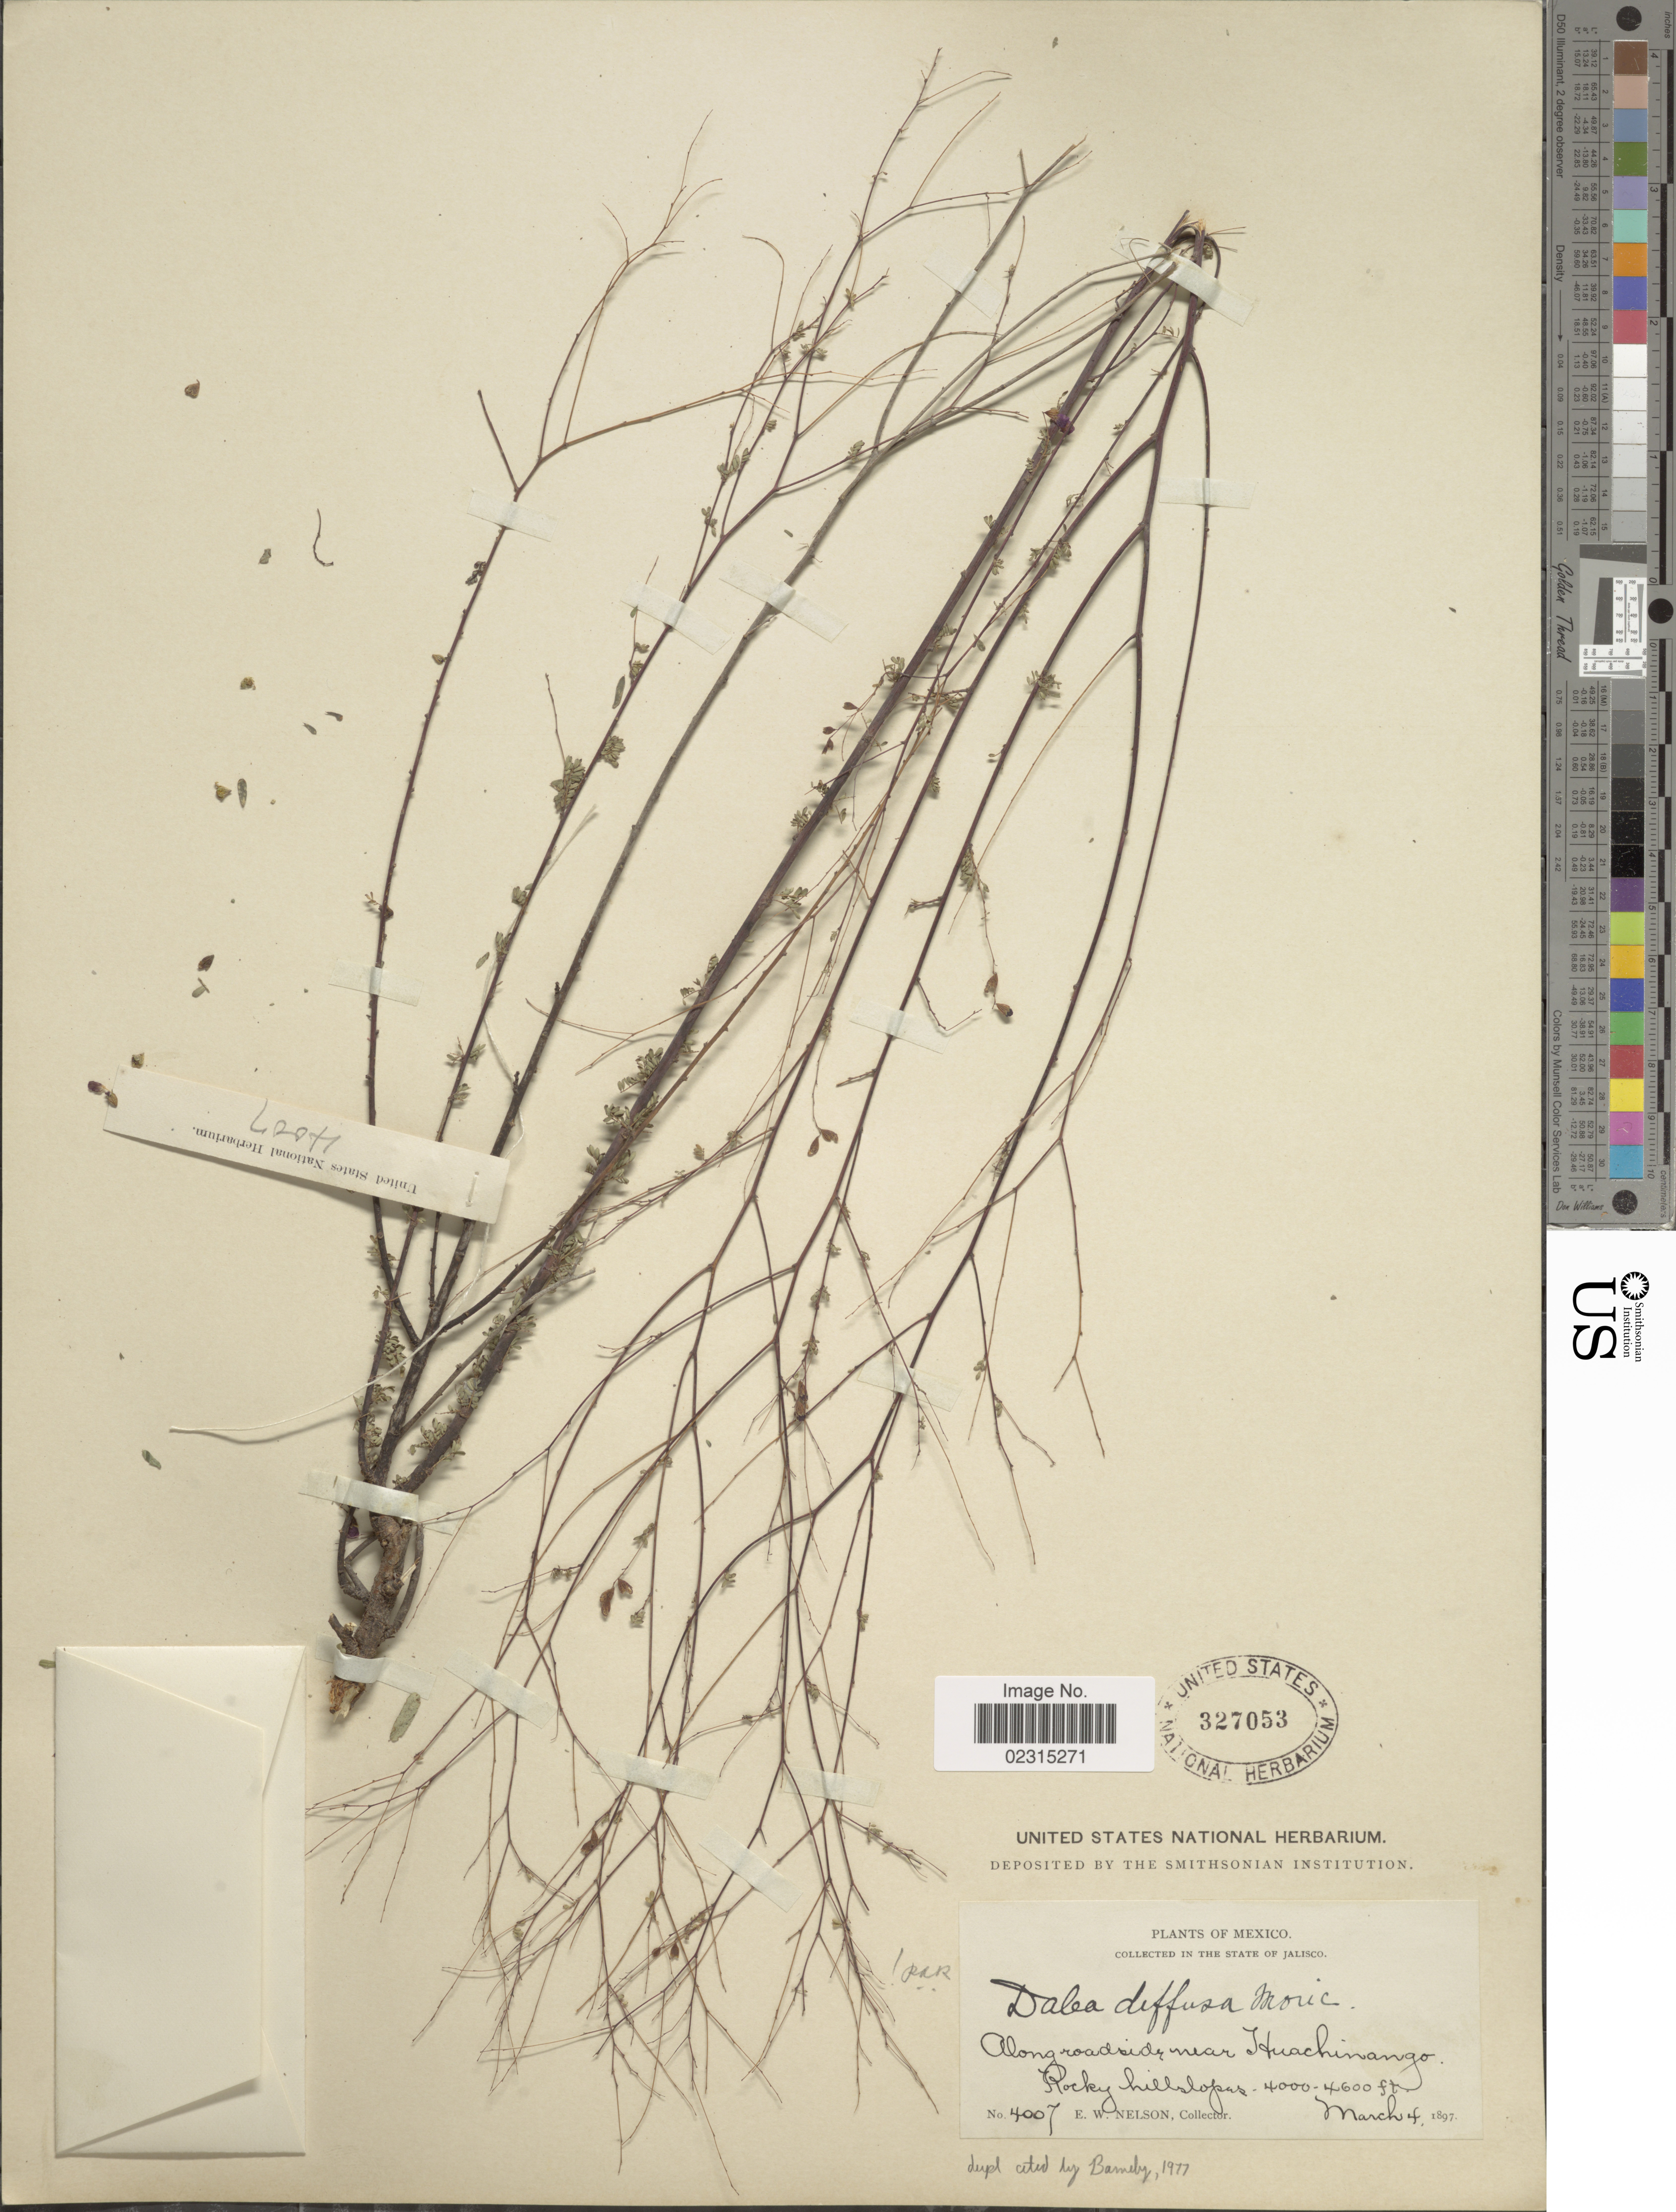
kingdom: Plantae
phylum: Tracheophyta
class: Magnoliopsida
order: Fabales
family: Fabaceae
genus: Marina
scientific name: Marina diffusa var. diffusa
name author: (Moric.) Barneby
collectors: E. W. Nelson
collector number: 4007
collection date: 1897-03-04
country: Mexico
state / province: Jalisco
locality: Along roadside near Huachinango. Rocky hillslopes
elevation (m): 1219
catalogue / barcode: US 327053